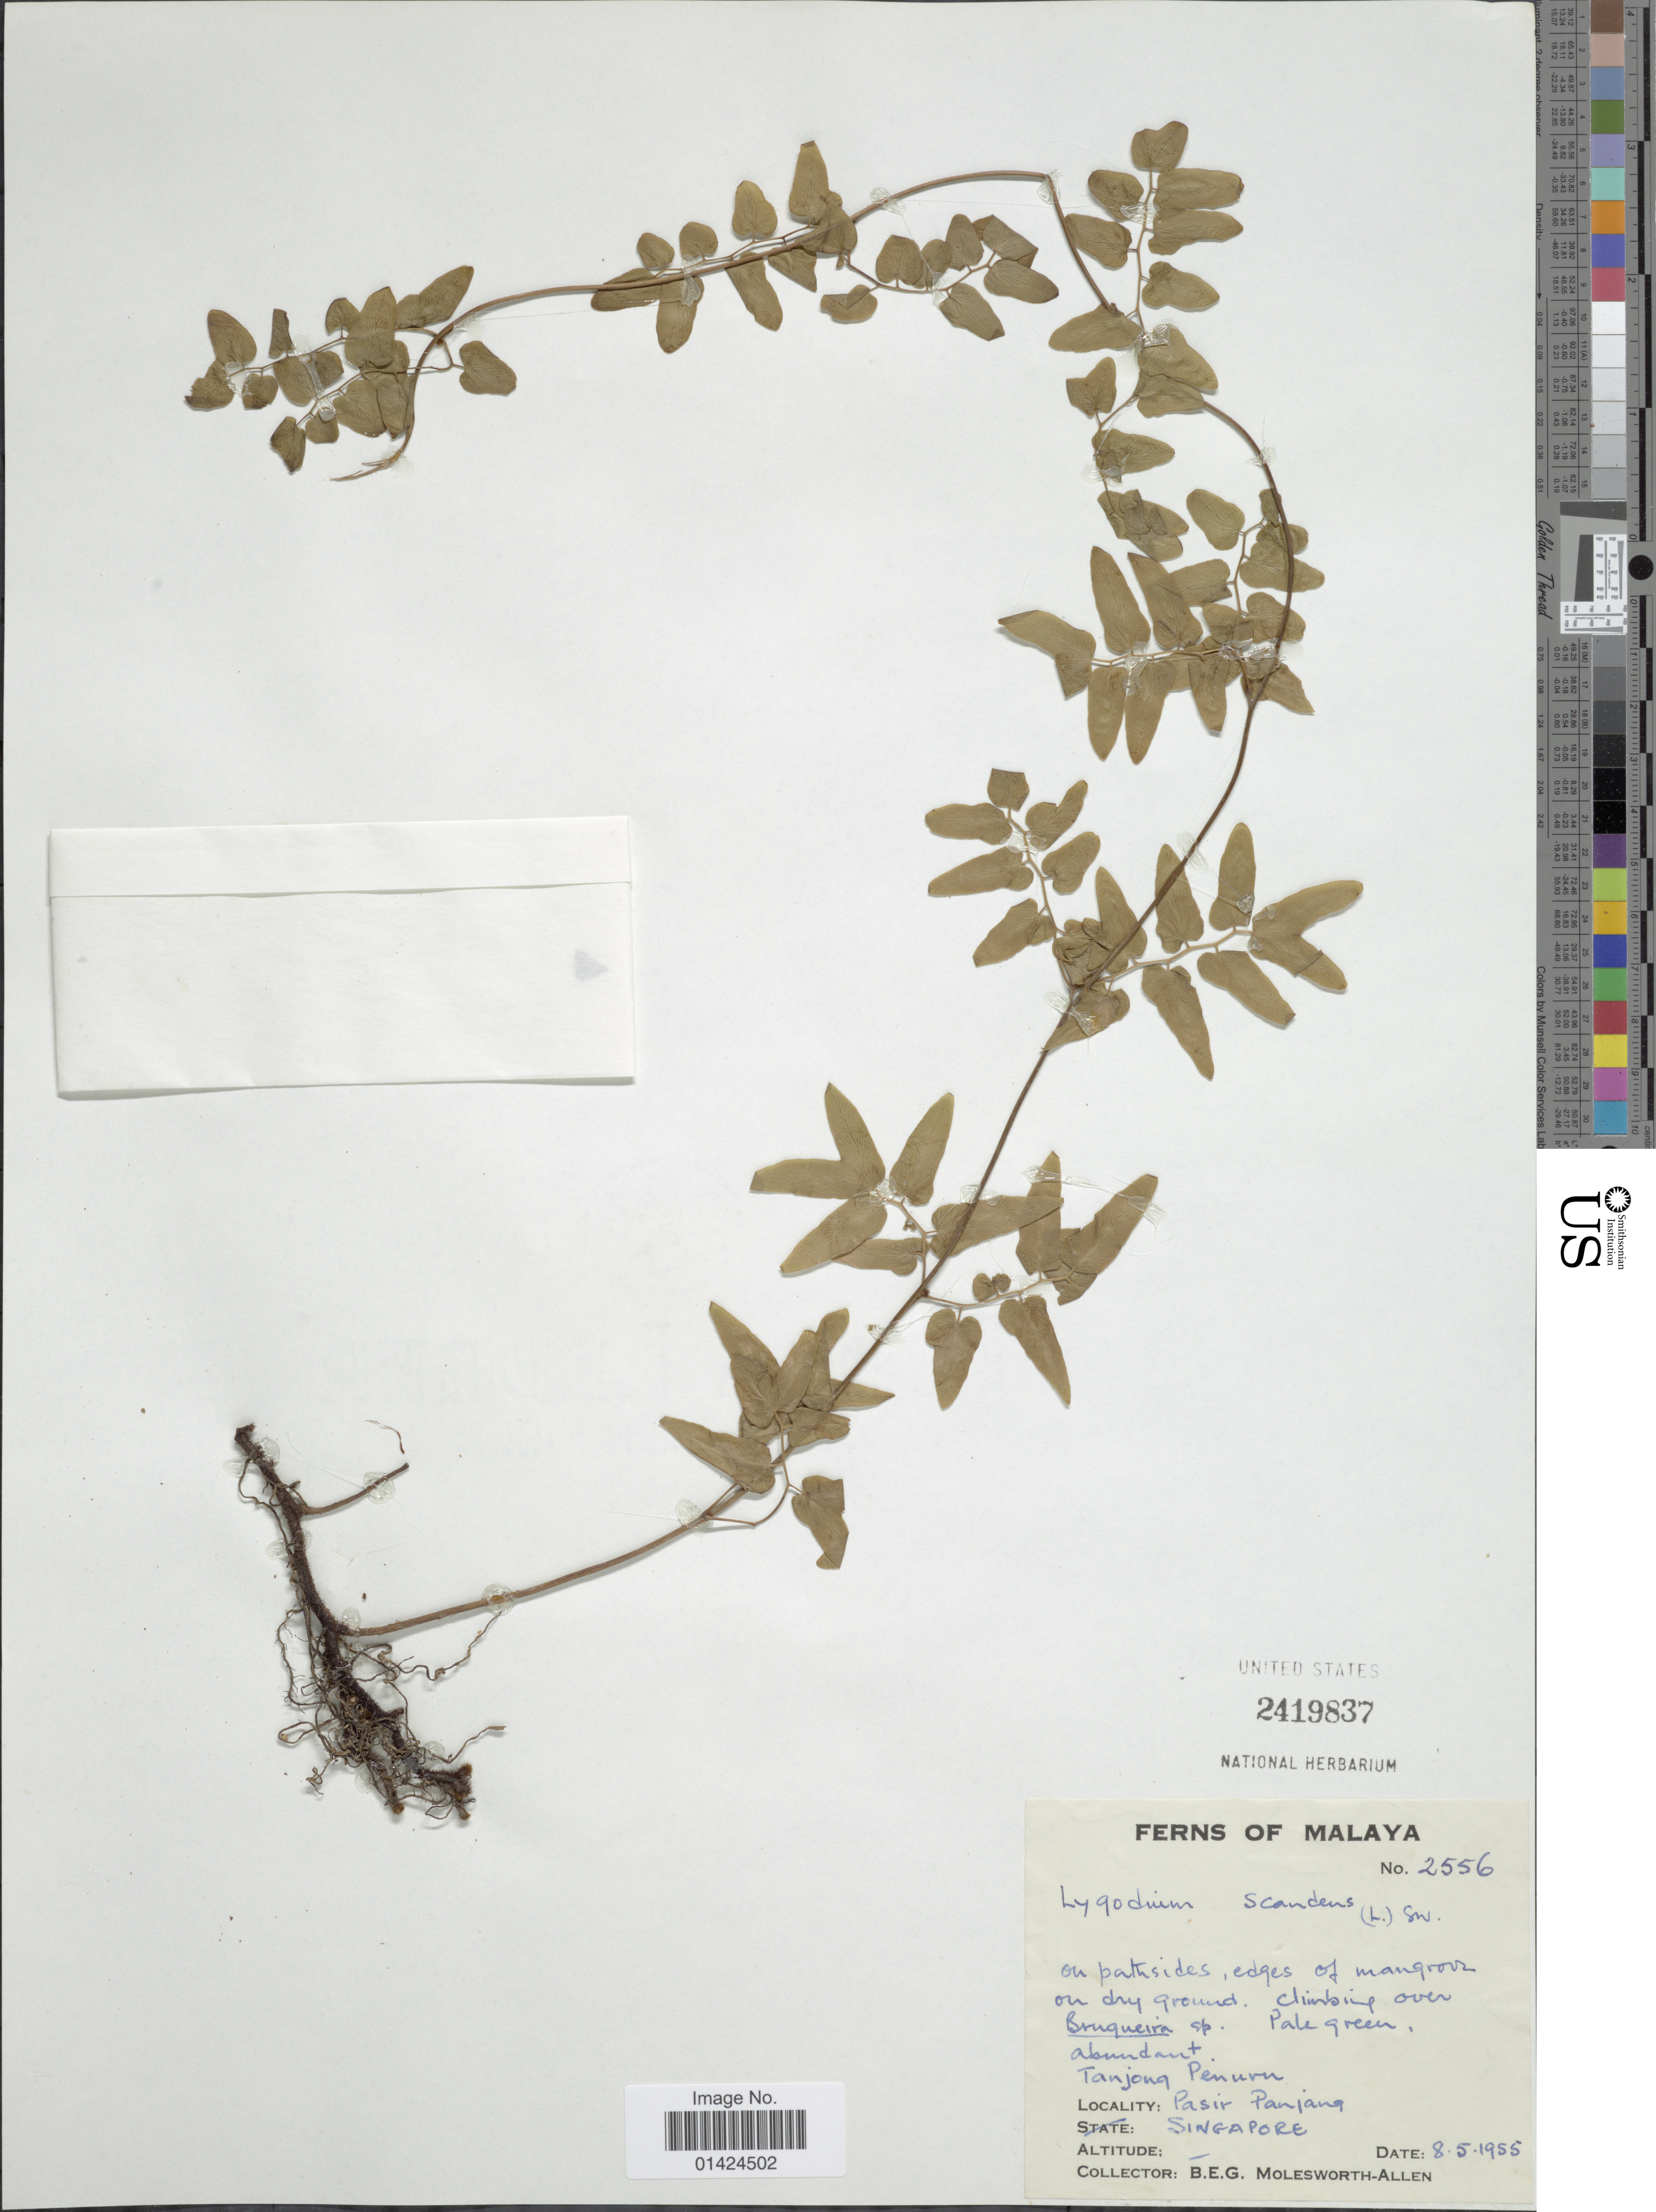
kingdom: Plantae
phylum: Tracheophyta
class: Polypodiopsida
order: Schizaeales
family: Lygodiaceae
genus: Lygodium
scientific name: Lygodium microphyllum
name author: (Cav.) R. Br.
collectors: B. E. G. Molesworth-Allen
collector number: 2556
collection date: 1955-05-08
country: Singapore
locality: Malaya. Tanjong Penjuru, Pasir Panjang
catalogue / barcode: US 2419837